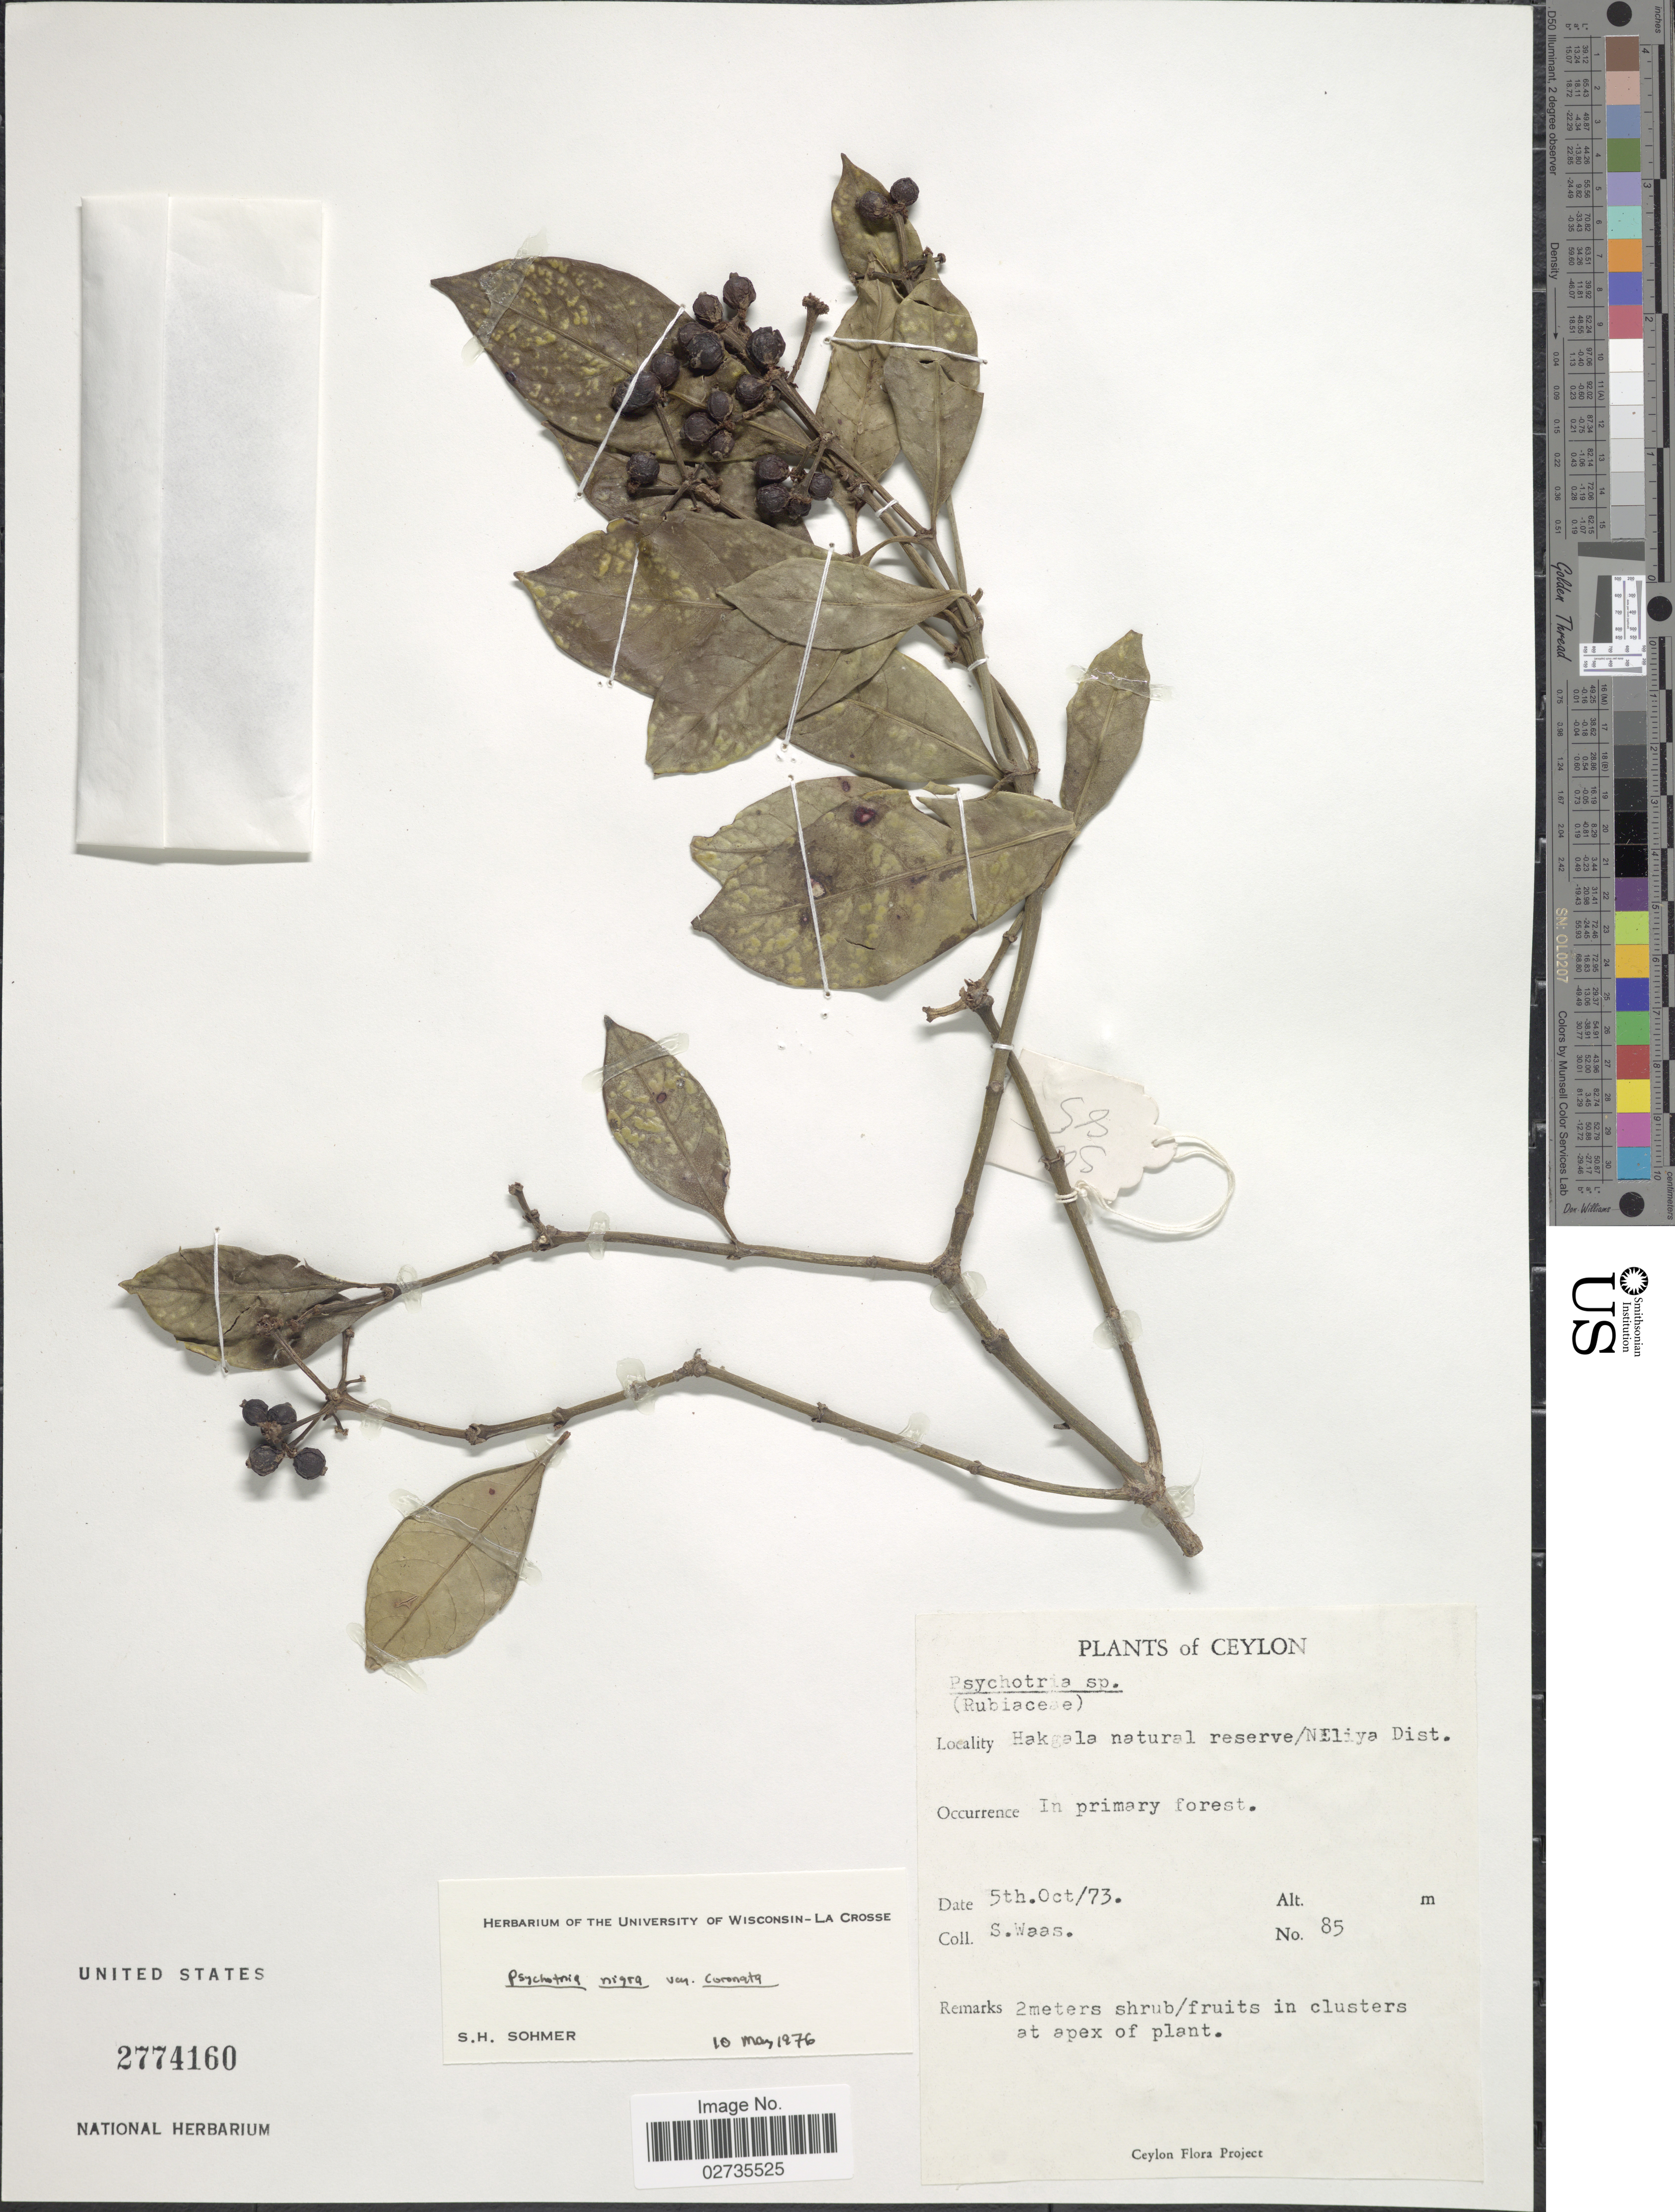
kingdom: Plantae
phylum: Tracheophyta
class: Magnoliopsida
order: Gentianales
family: Rubiaceae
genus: Psychotria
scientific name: Psychotria nigra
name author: (Gaertn.) Alston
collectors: S. Waas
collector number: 85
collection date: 1973-10-05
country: Sri Lanka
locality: Ceylon. Hakgala natural reserve/N Eliya District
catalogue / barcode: US 2774160